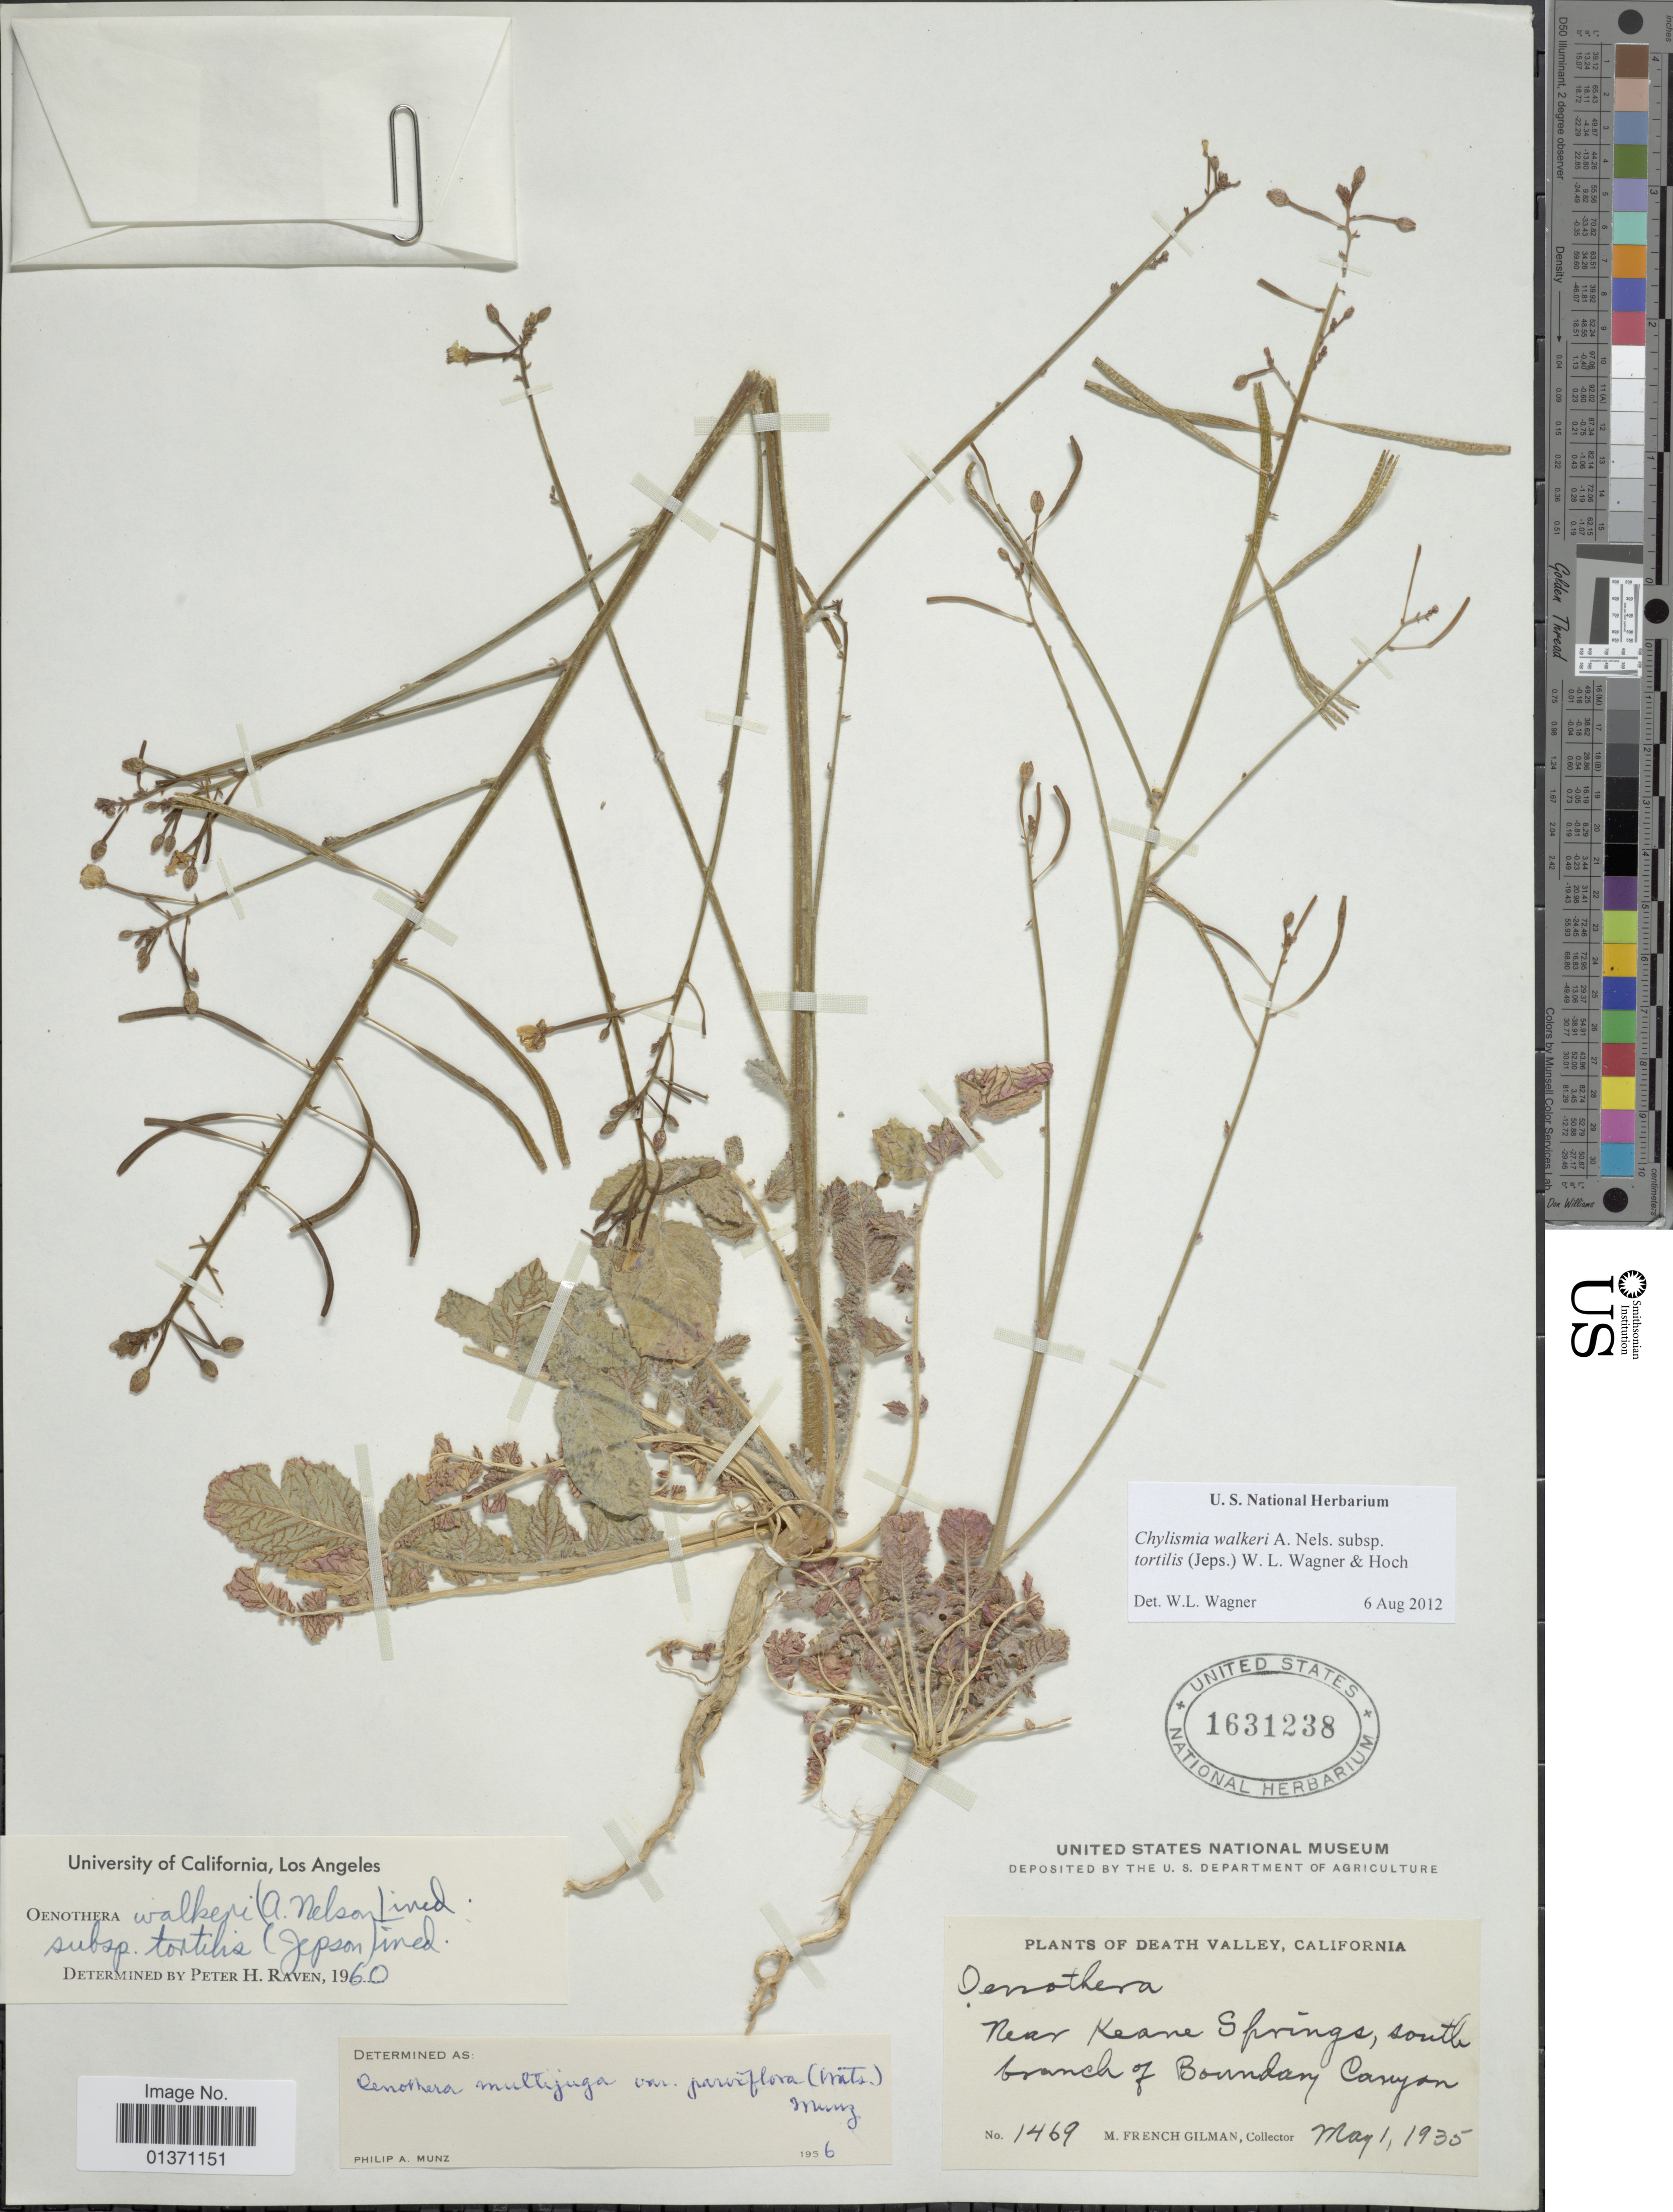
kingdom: Plantae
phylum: Tracheophyta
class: Magnoliopsida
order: Myrtales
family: Onagraceae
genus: Chylismia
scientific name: Chylismia walkeri subsp. tortilis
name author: (Jeps.) W.L. Wagner & Hoch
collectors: M. F. Gilman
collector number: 1469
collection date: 1935-05-01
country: United States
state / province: California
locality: Death Valley, Near Keane Springs, south branch of Boundary Canyon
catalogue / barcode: US 1631238